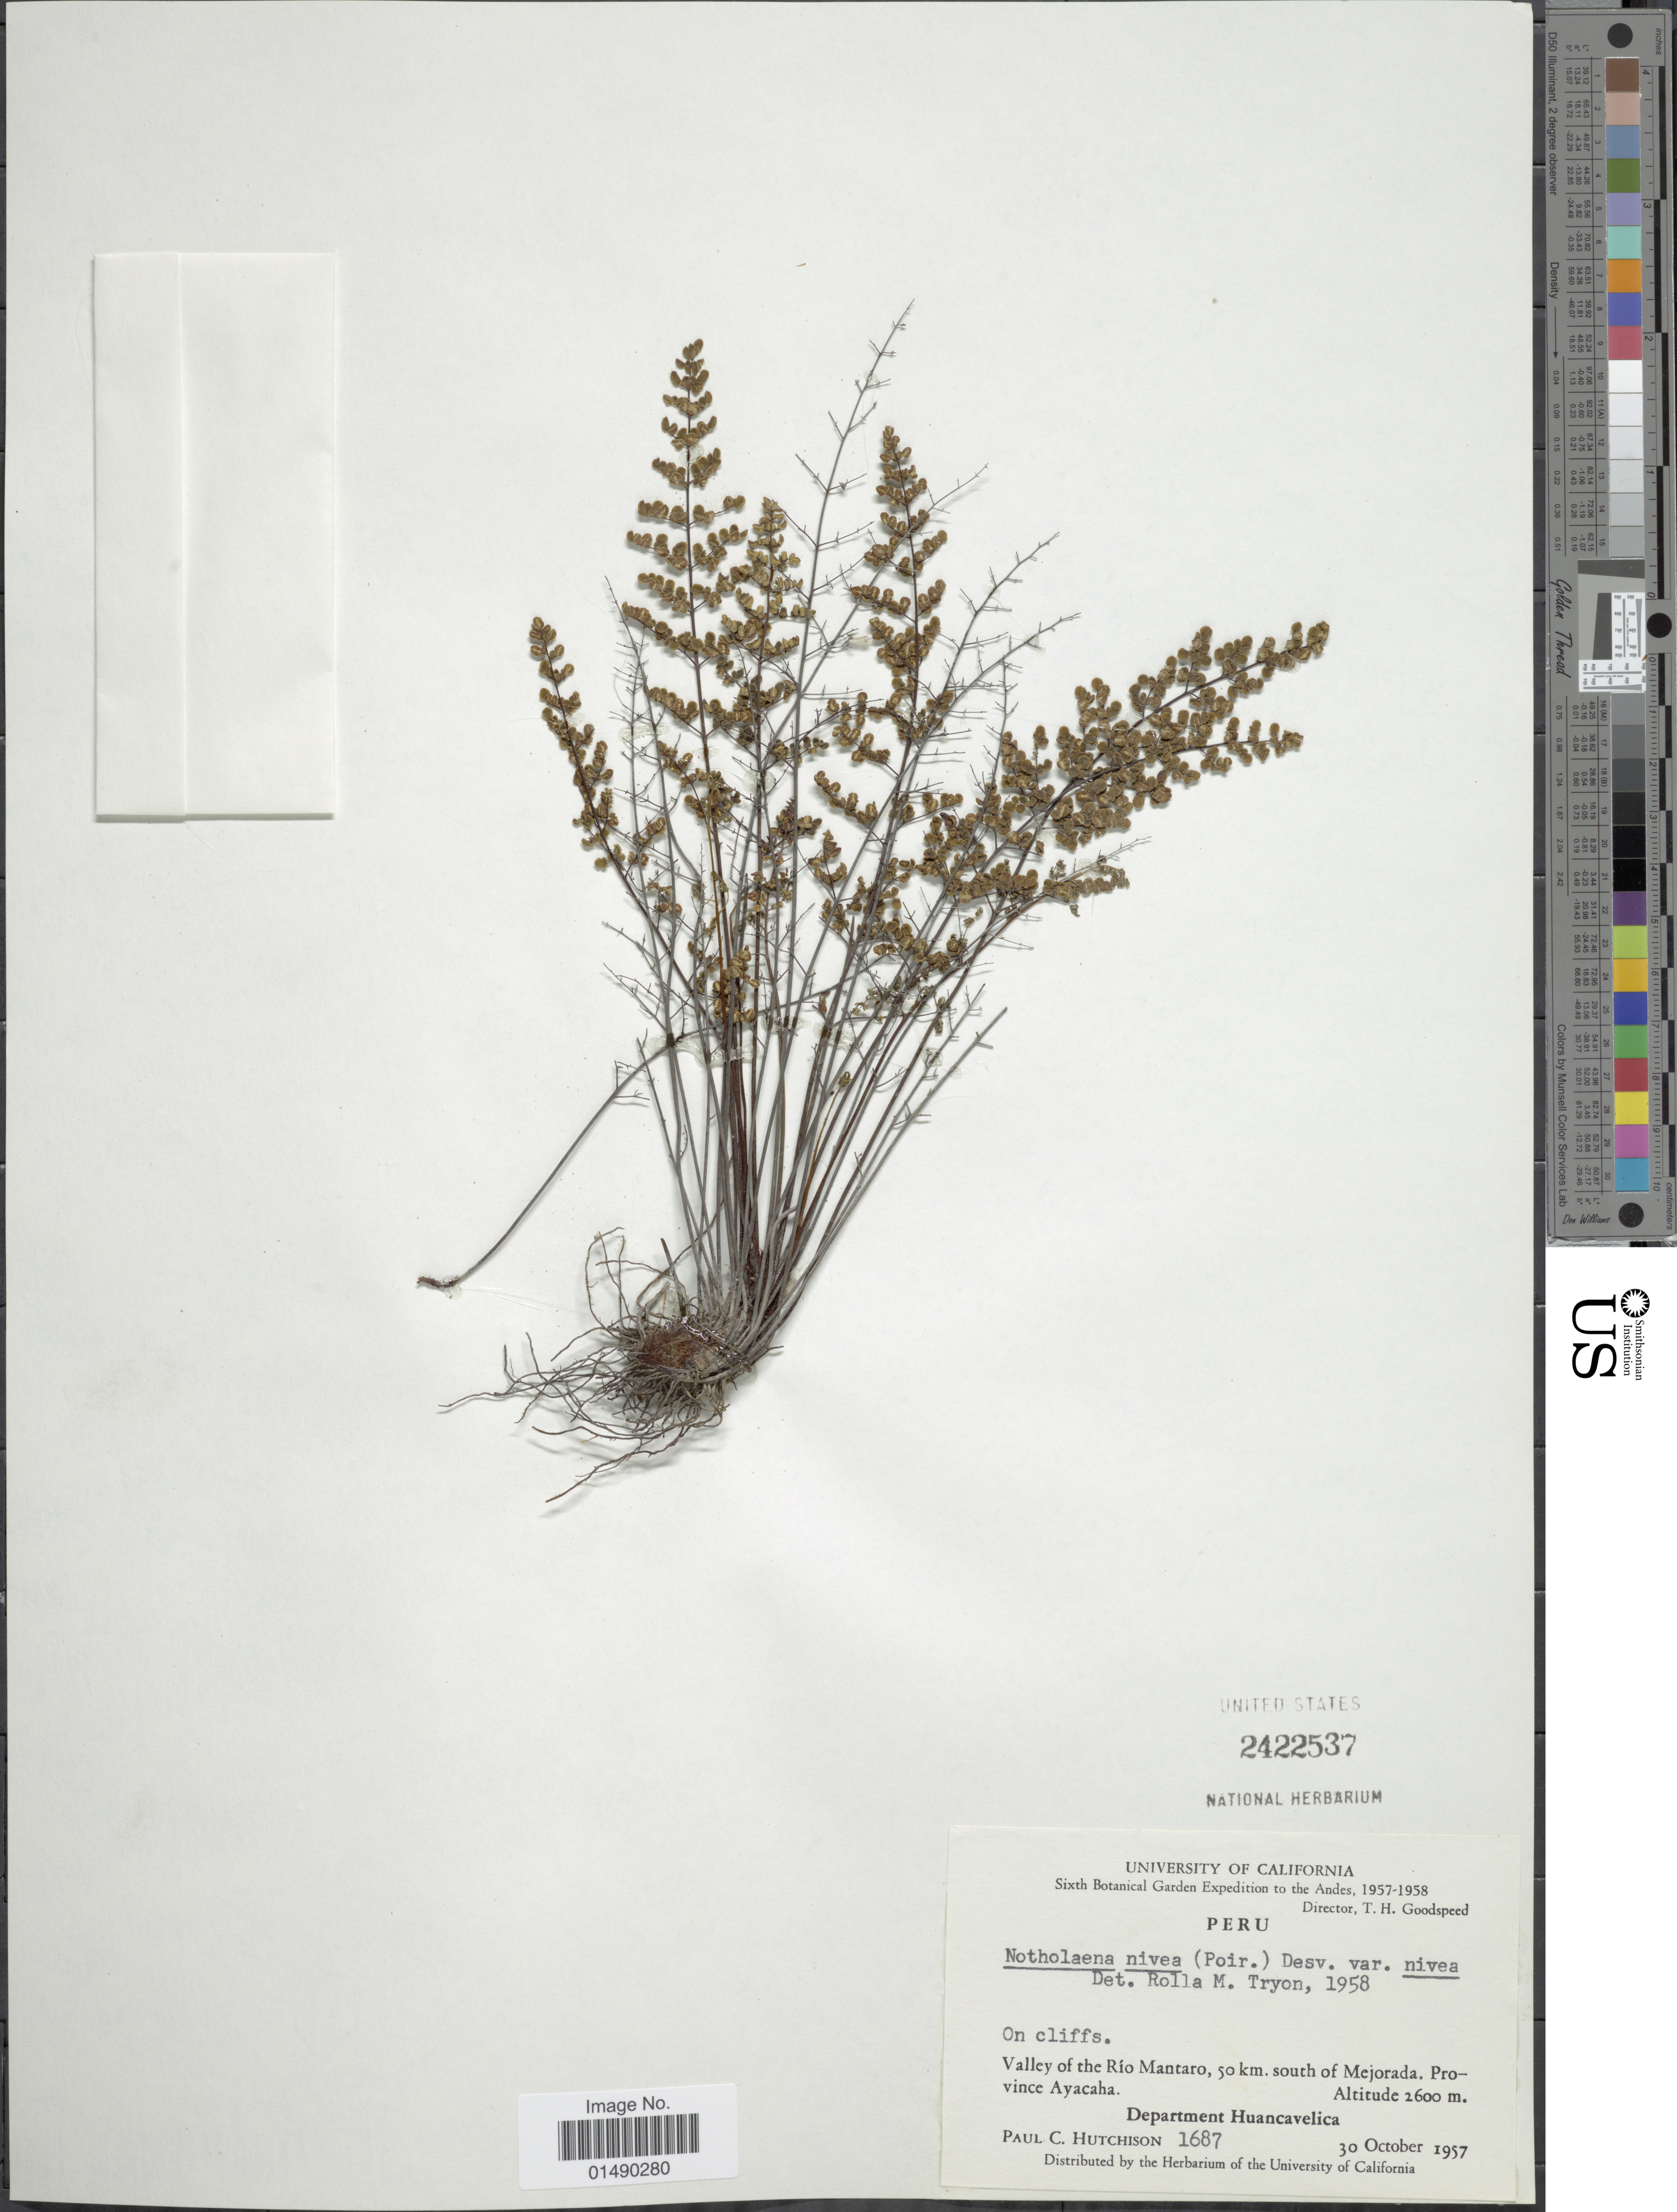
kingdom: Plantae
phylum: Tracheophyta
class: Polypodiopsida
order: Polypodiales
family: Pteridaceae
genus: Argyrochosma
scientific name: Argyrochosma nivea var. nivea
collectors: P. C. Hutchison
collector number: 1687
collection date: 1957-10-30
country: Peru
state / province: Huancavelica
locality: Peru, valley of the Rio Mantato, 50 km. south of Mejorada. Province Ayacaha.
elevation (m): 2600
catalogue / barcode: US 2422537